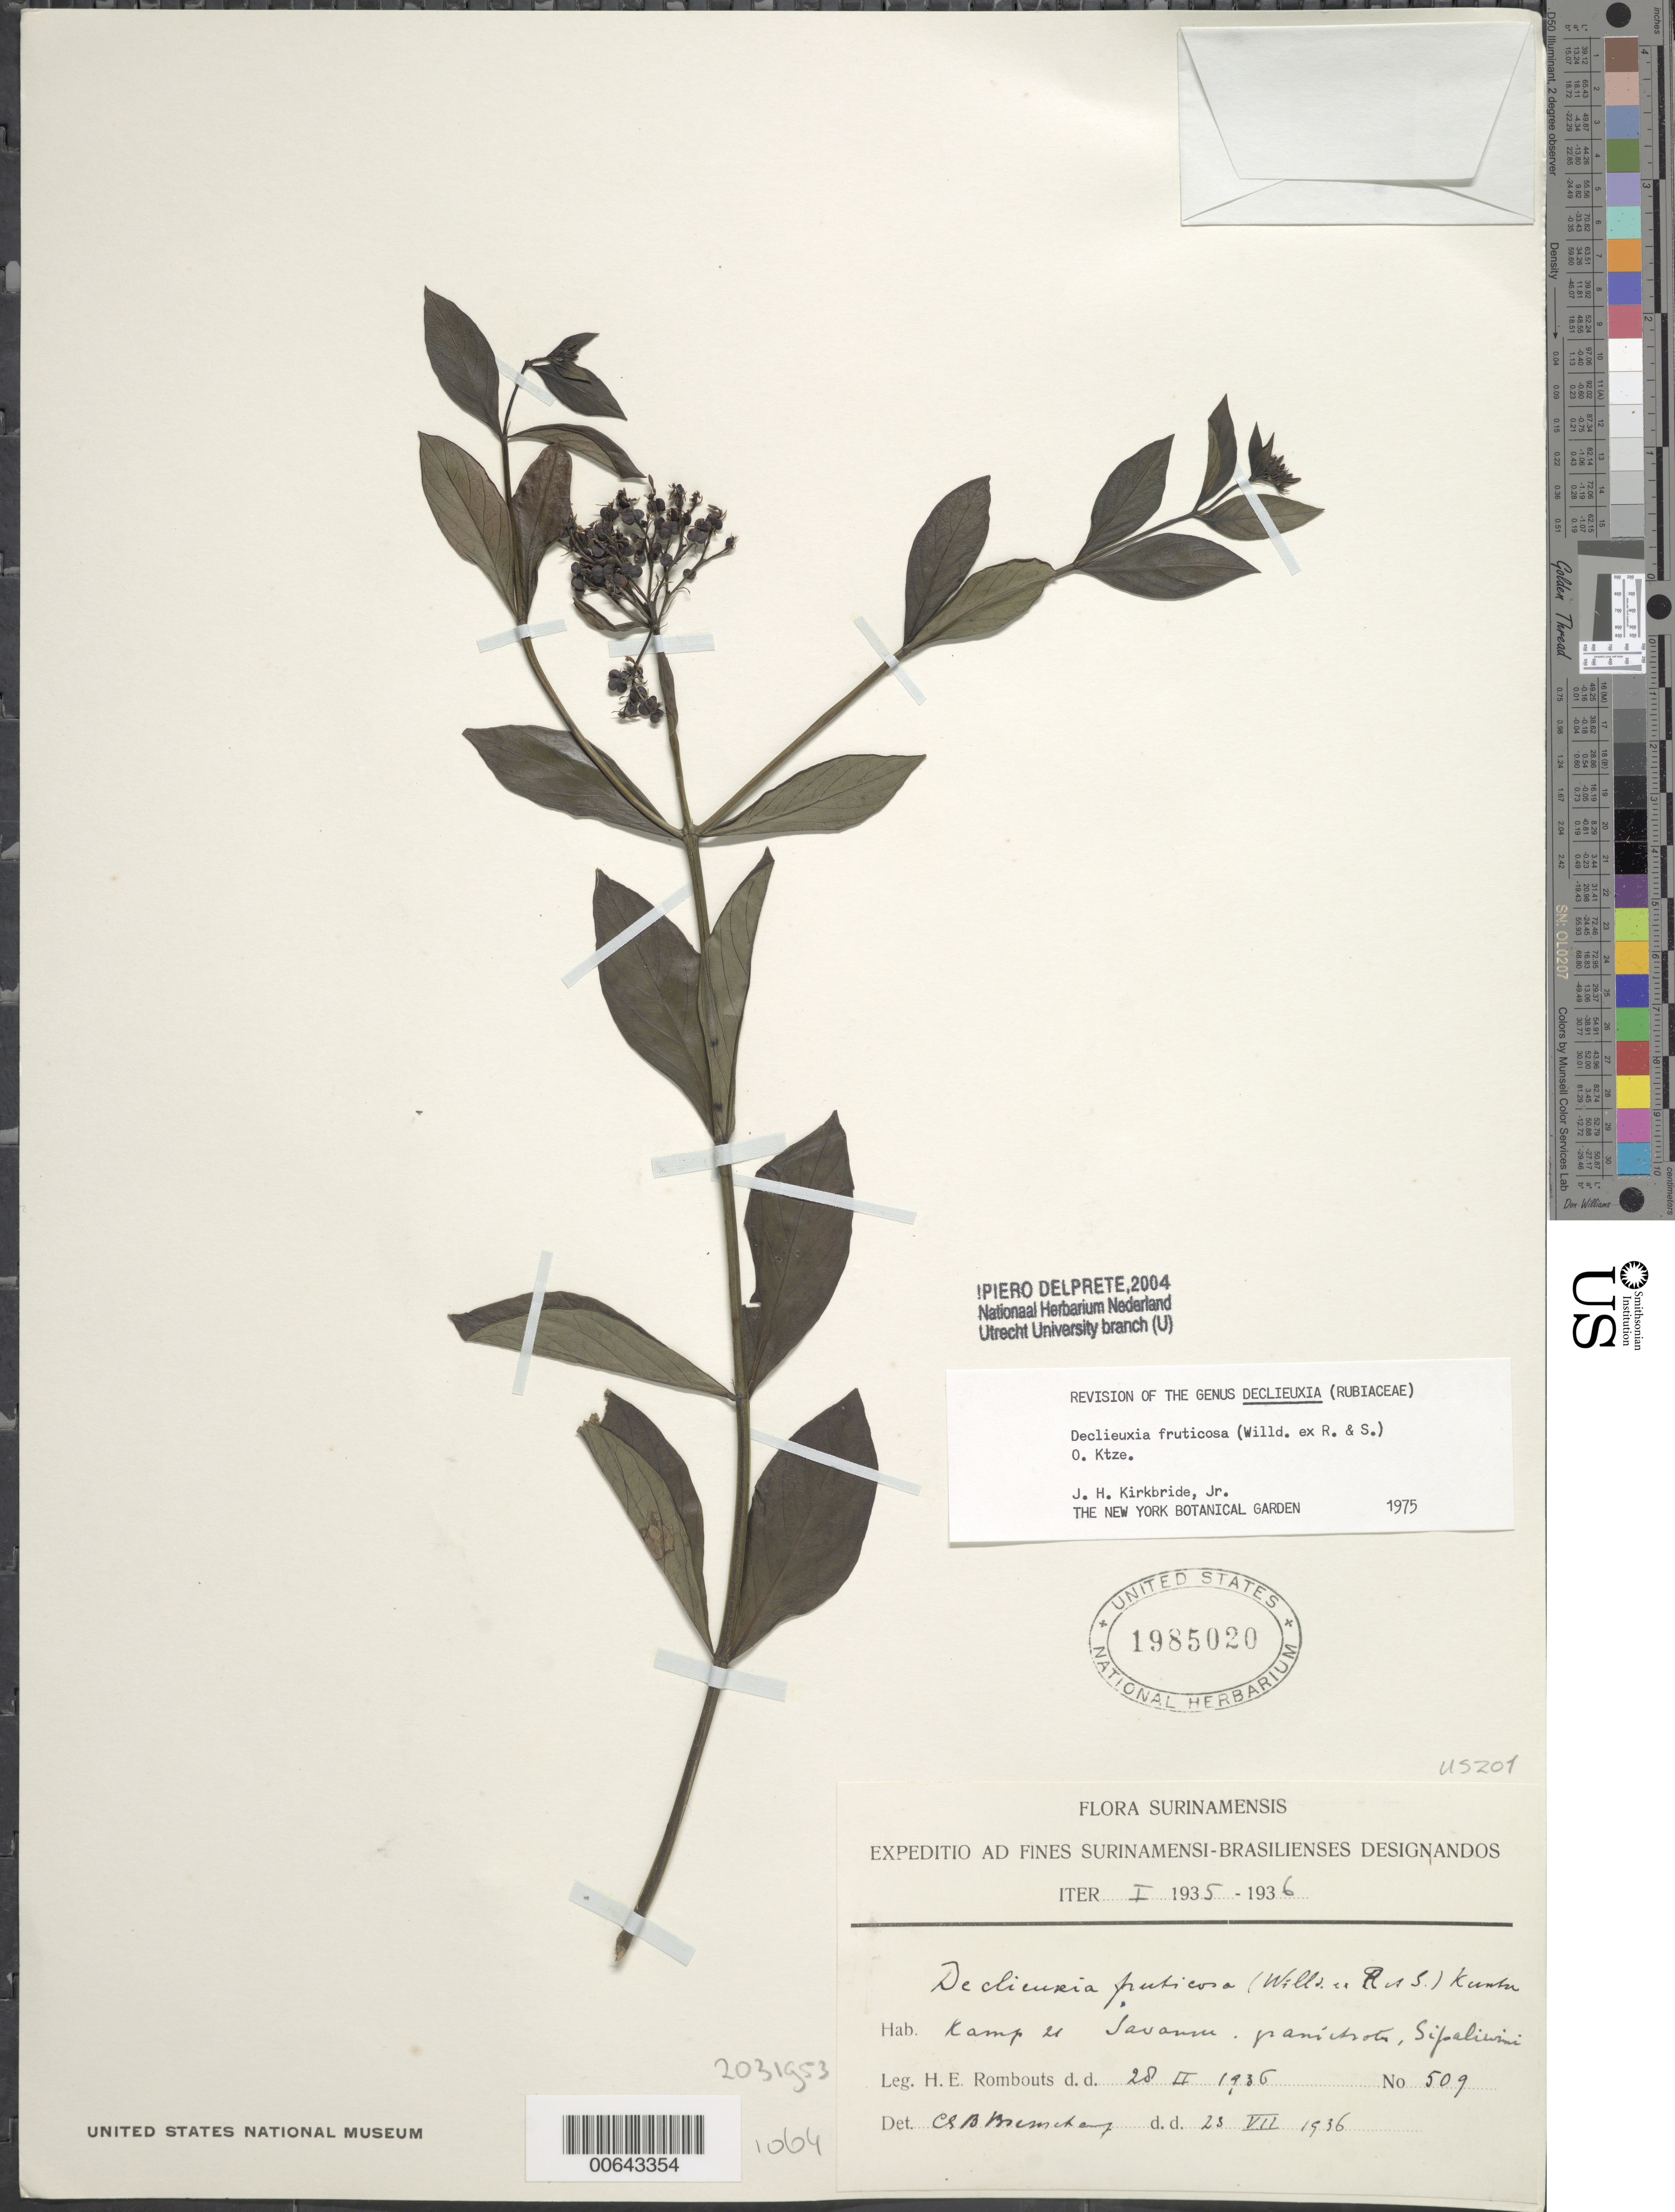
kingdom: Plantae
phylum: Tracheophyta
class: Magnoliopsida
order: Gentianales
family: Rubiaceae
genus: Declieuxia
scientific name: Declieuxia fruticosa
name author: (Willd. ex Roem. & Schult.) Kuntze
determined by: Kirkbride, J. H.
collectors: H. Rombouts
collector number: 509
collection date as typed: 23-Jul-36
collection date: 1936-07-23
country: Suriname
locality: Upper Sipaliwini R., camp XXI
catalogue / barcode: US 1985020